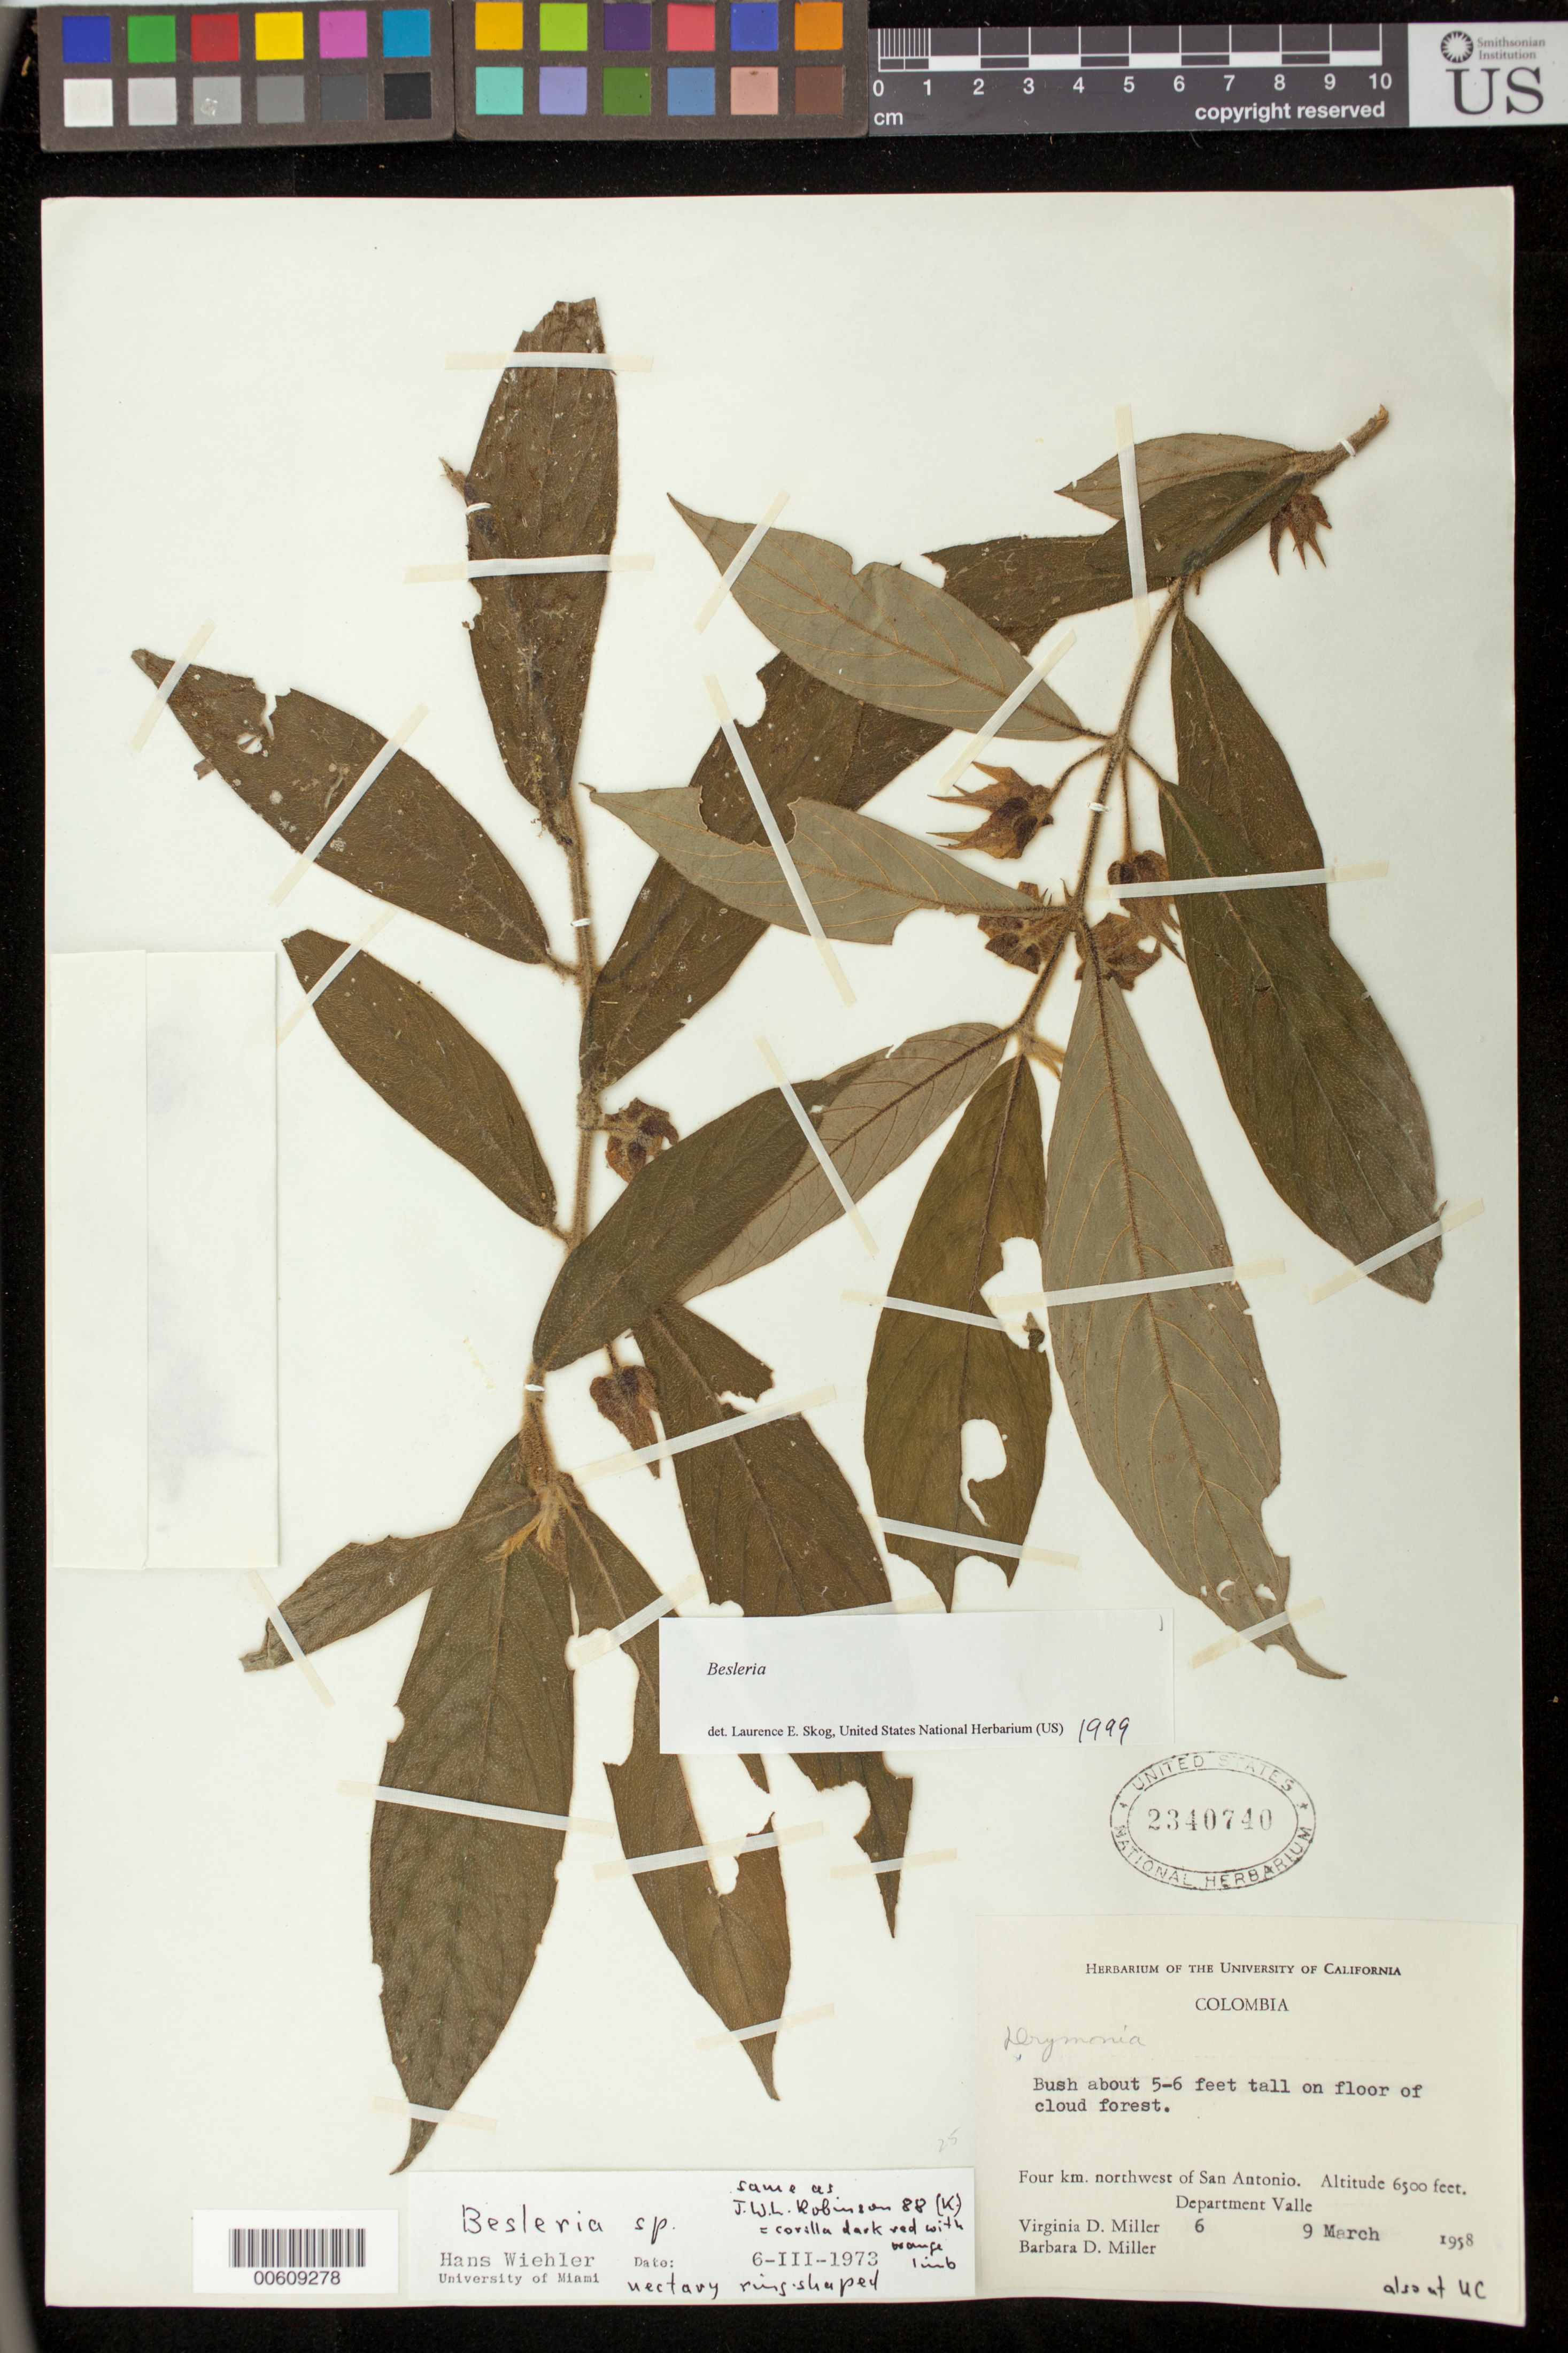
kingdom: Plantae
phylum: Tracheophyta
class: Magnoliopsida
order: Lamiales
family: Gesneriaceae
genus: Besleria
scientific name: Besleria sp.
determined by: Skog, Laurence E.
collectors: V. D. Miller & B. D. Miller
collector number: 6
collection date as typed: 09 Mar 1958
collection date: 1958-03-09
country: Colombia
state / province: Valle del Cauca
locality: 4 km NW of San Antonio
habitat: On floor of cloud forest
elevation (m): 1981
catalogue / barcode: US 2340740